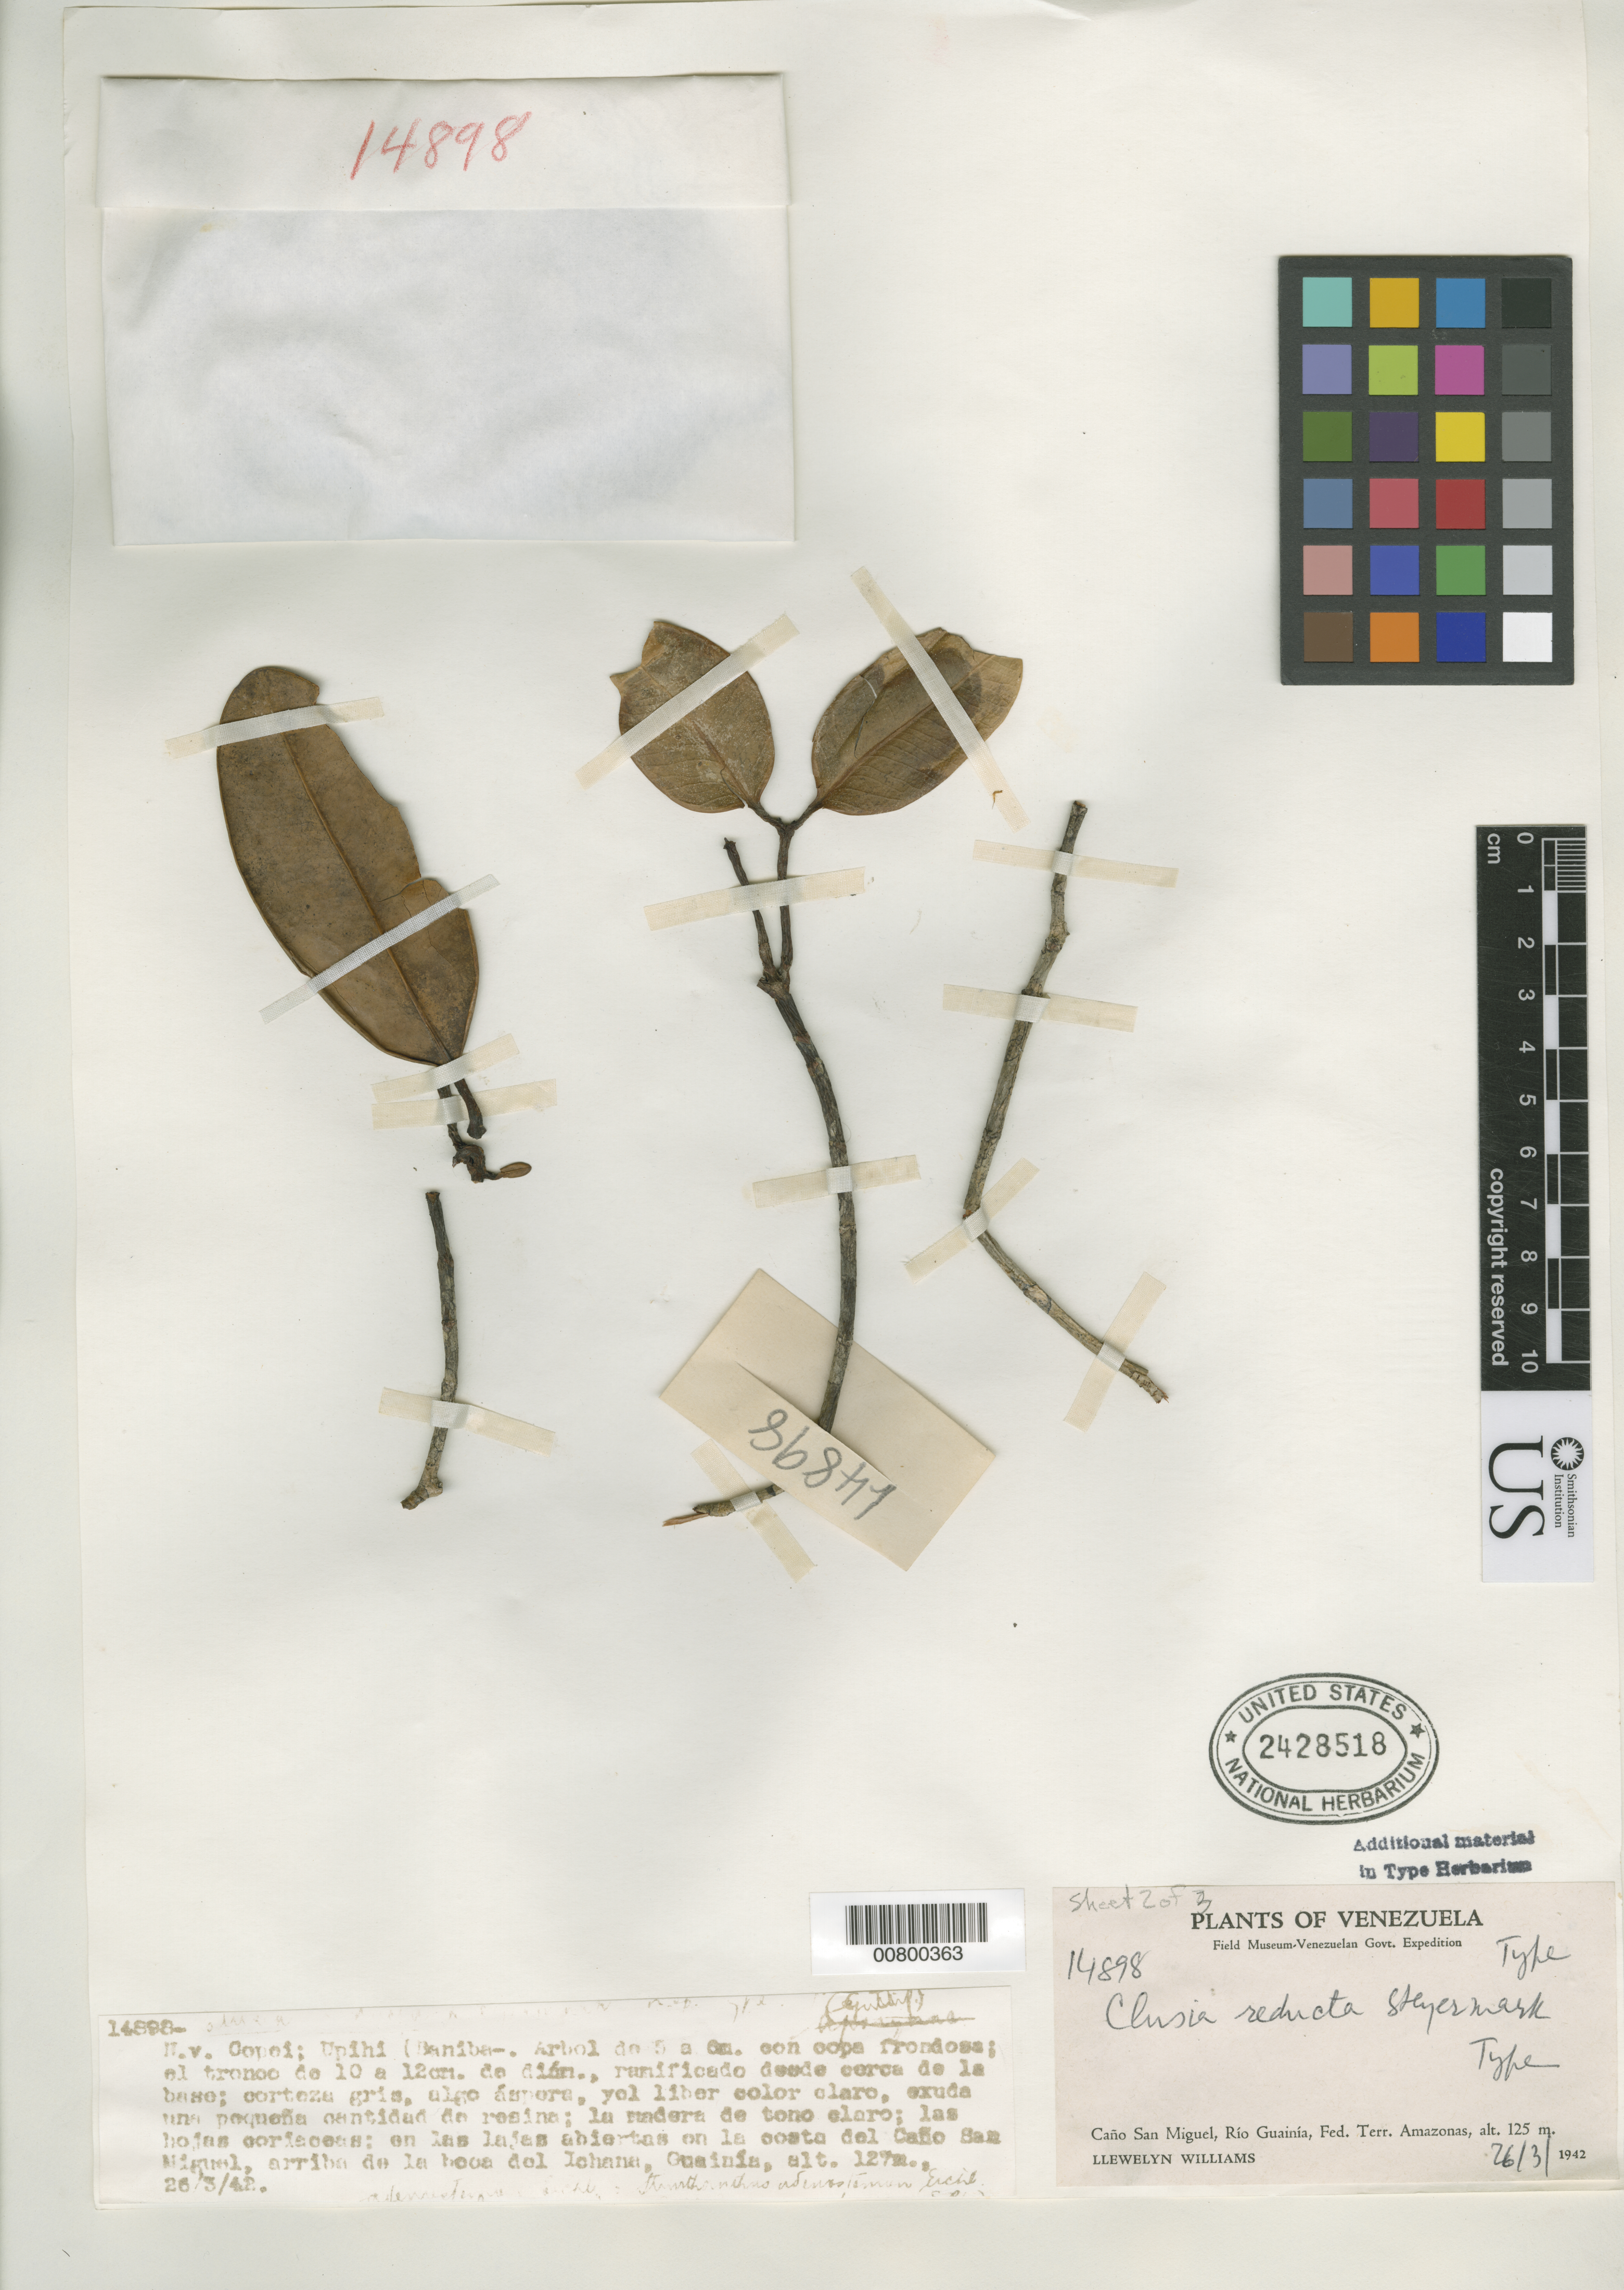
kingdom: Plantae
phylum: Tracheophyta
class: Magnoliopsida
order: Malpighiales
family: Clusiaceae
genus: Clusia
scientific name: Clusia reducta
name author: Steyerm.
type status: Isotype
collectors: Ll. Williams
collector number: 14898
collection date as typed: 26 Mar 1942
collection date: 1942-03-26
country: Venezuela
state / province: Amazonas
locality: Caño San Miguel, Río Guainía.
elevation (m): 125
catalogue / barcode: US 2428518